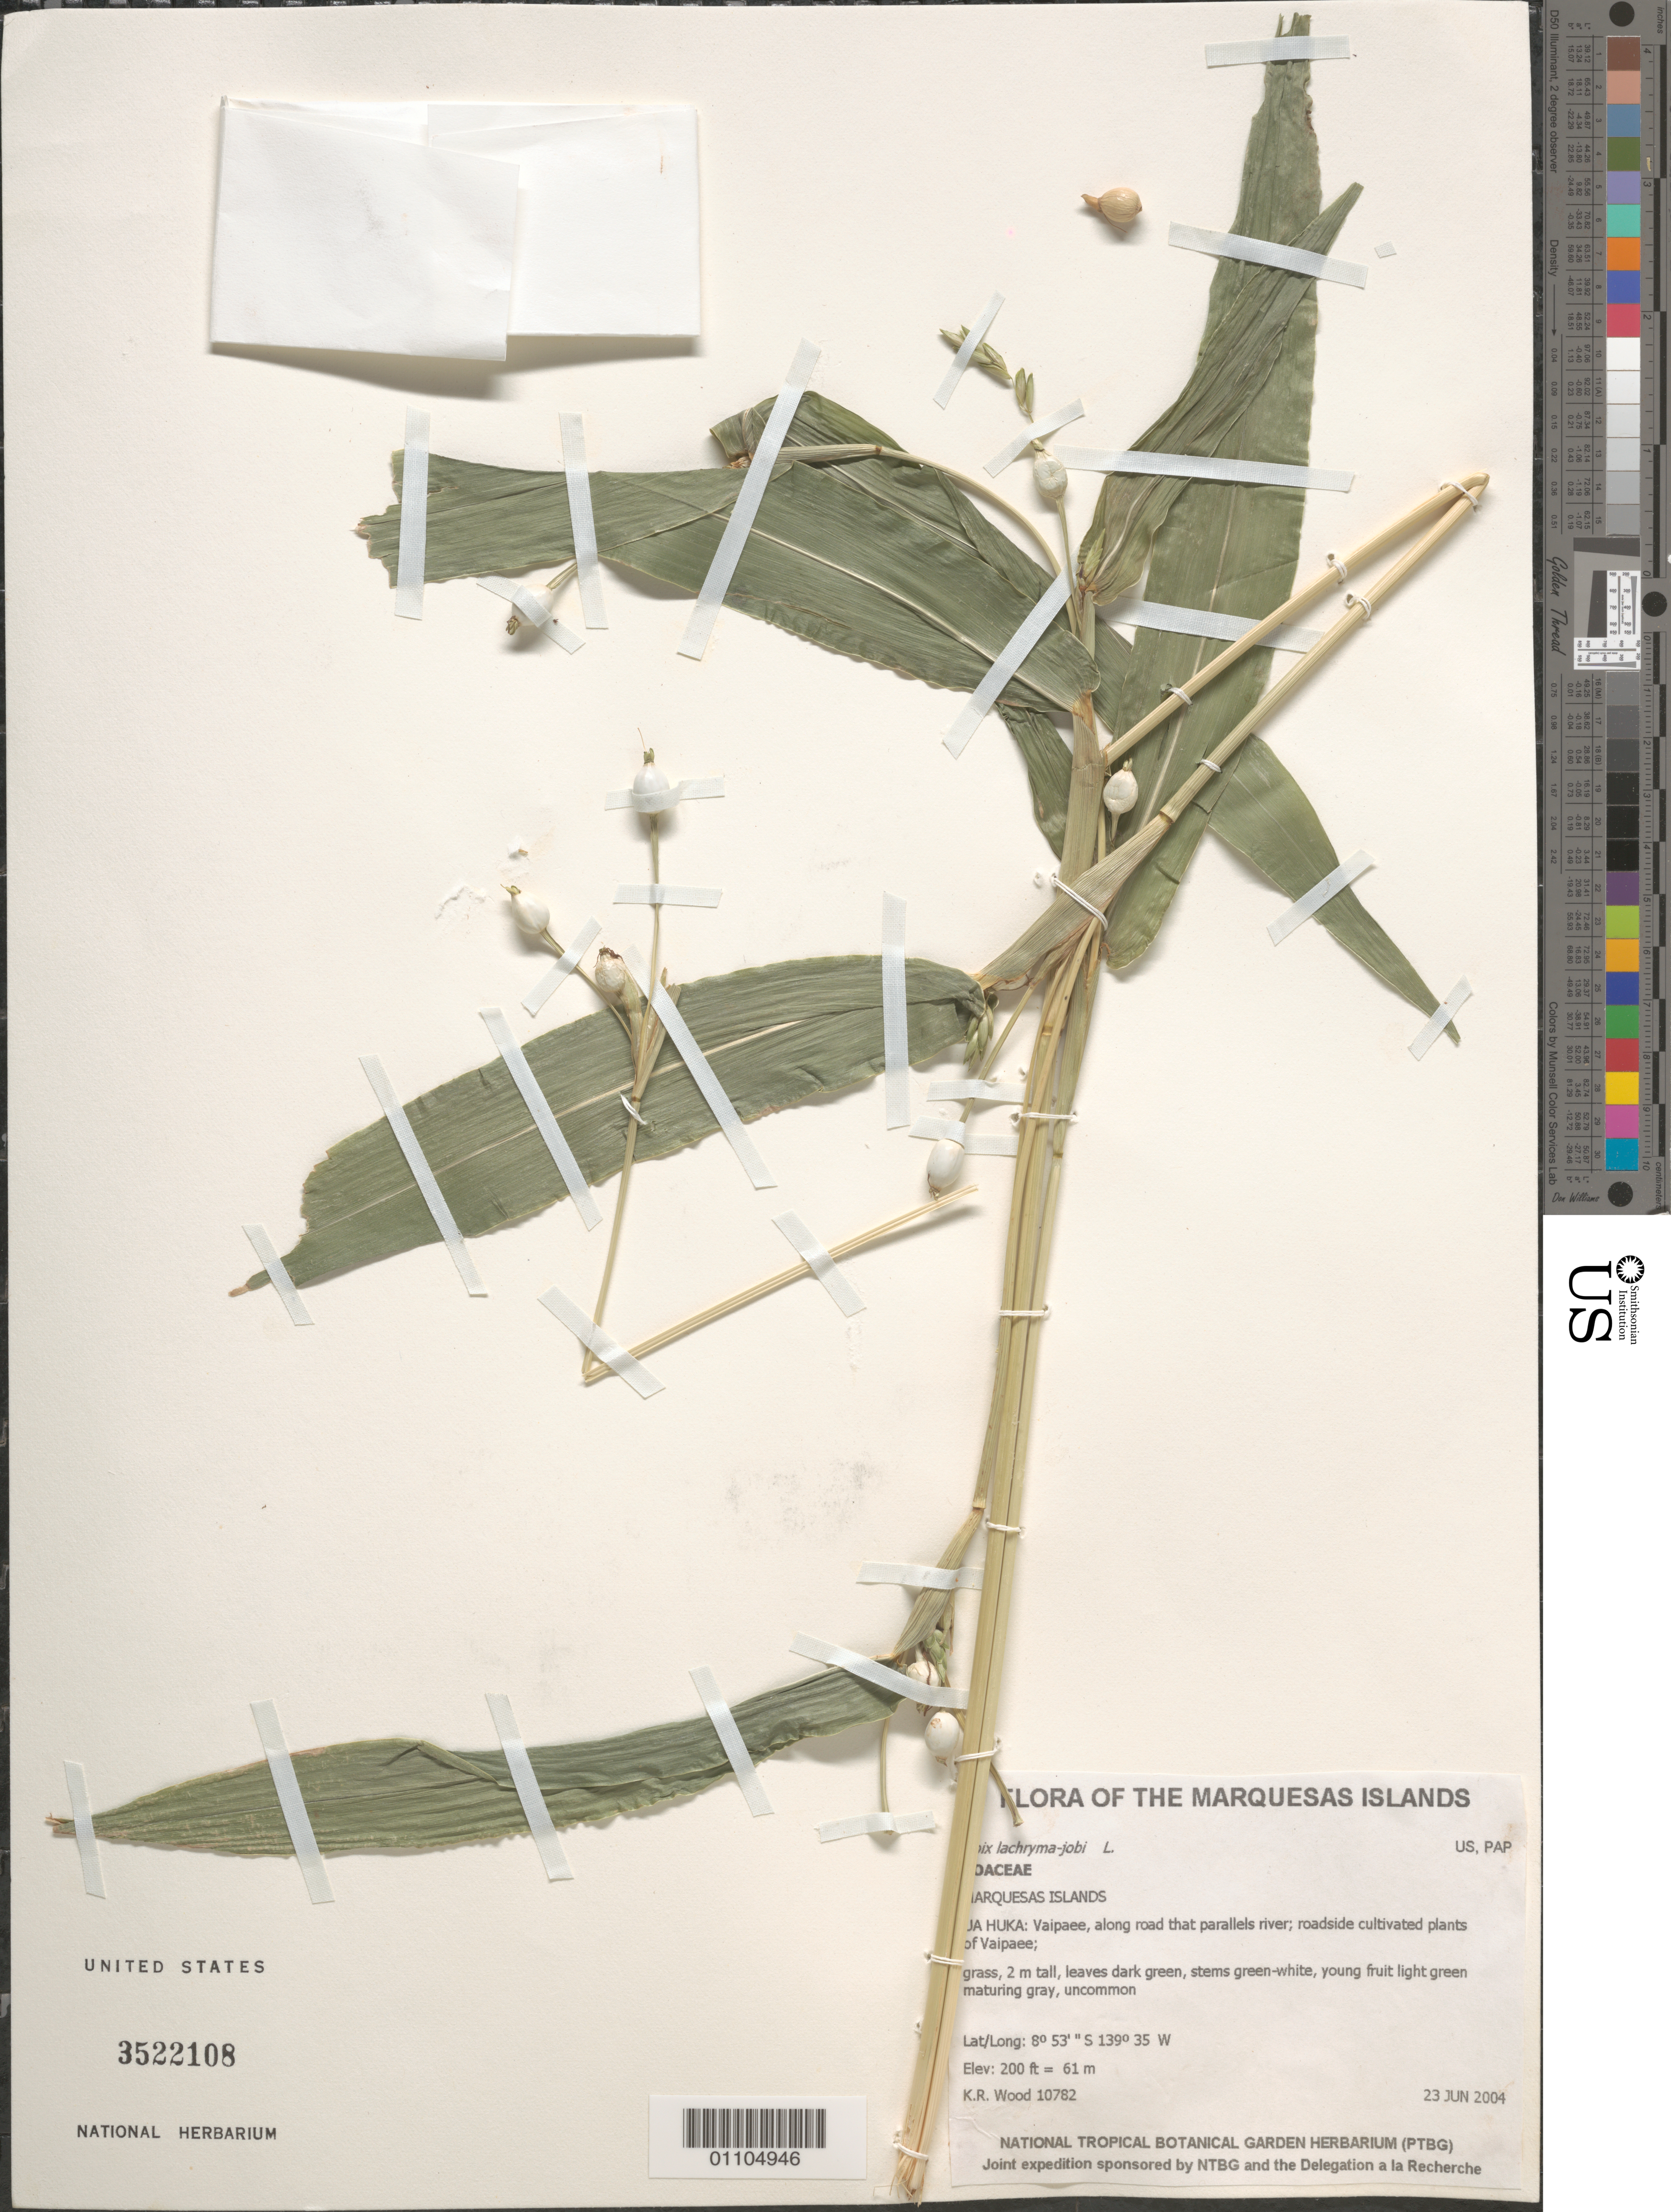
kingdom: Plantae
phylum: Tracheophyta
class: Liliopsida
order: Poales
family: Poaceae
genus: Coix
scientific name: Coix lacryma-jobi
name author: L.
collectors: K. R. Wood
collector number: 10782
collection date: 2004-06-23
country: French Polynesia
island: Ua Huka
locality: Vaipaee, along road that parallels river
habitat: Roadside cultivated plants of Vaipaee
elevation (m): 61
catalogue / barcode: US 3522108